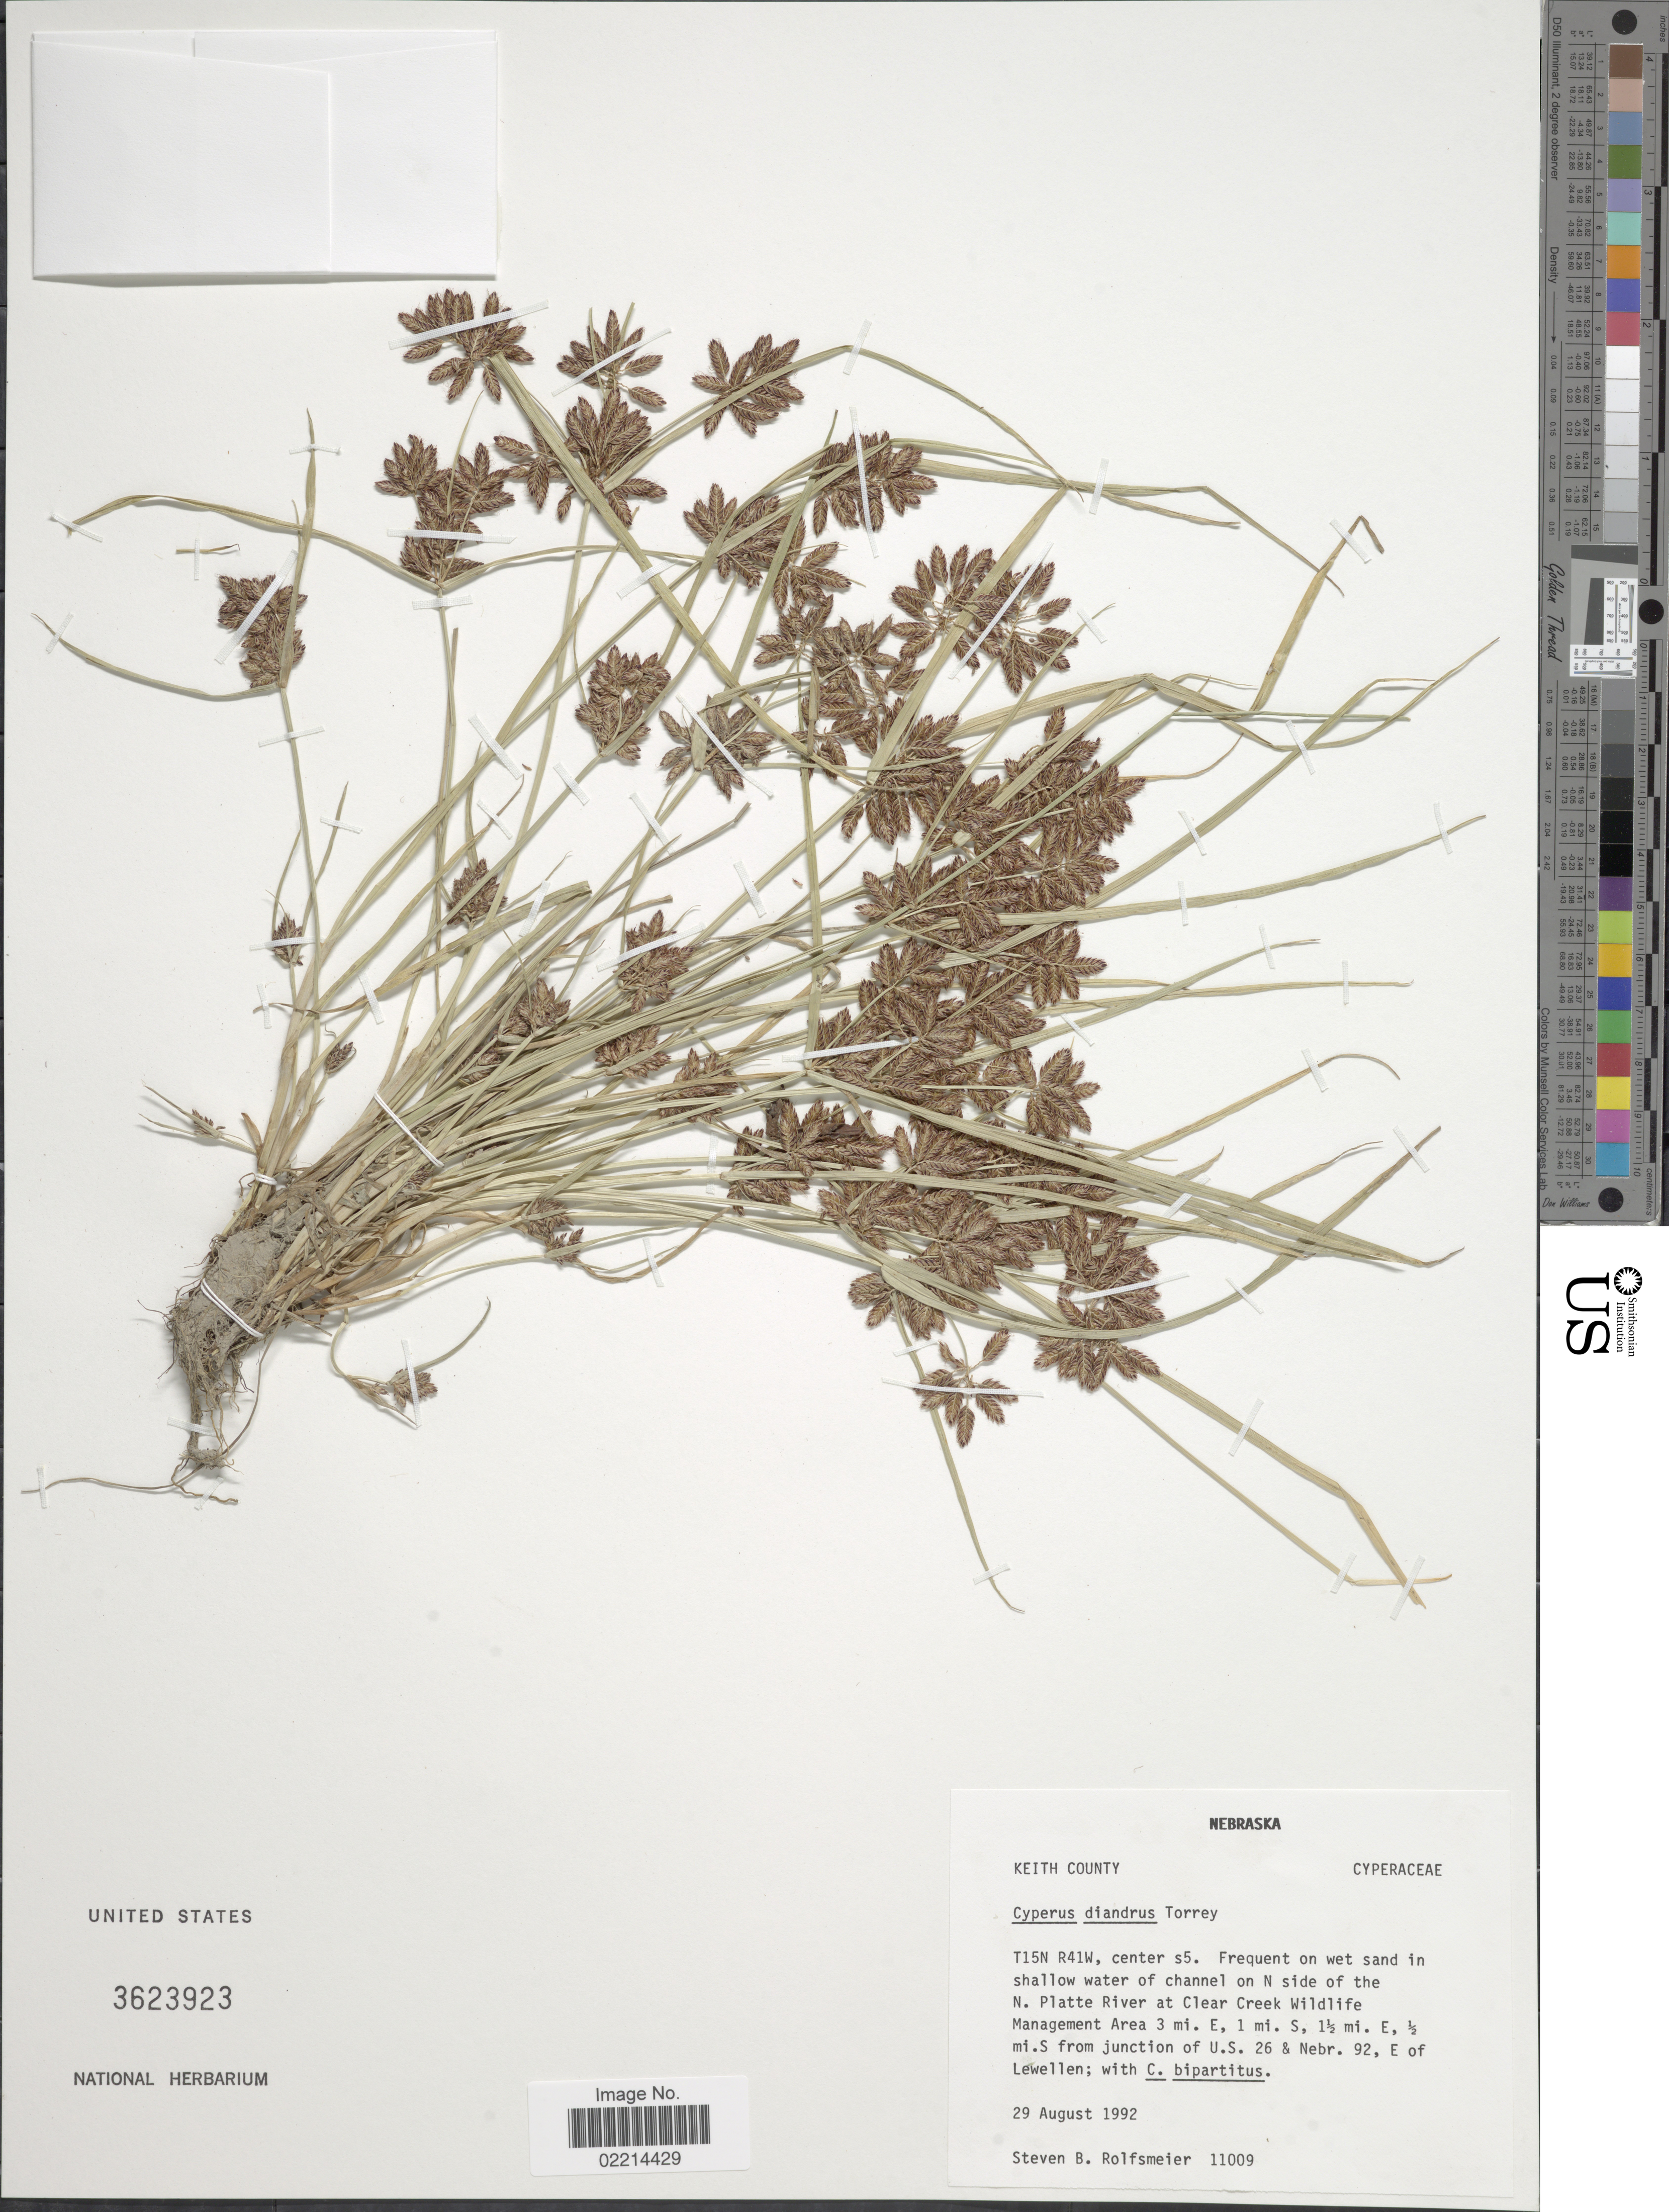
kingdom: Plantae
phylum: Tracheophyta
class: Liliopsida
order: Poales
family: Cyperaceae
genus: Cyperus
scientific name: Cyperus diandrus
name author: Torr.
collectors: S. Rolfsmeier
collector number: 11009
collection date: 1992-08-29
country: United States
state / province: Nebraska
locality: Keith County, T15N R41W, center s5, frequent on wet sand in shallow water of channel on N side of the N. Platte River at Clear Creek Wildlife Management Area 3 mi. E, 1 mi. S, 1.5 mi. E, 0.5 mi. S from junction of U.S. 26 & Nebr. 92, E of Lewellen.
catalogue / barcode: US 3623923